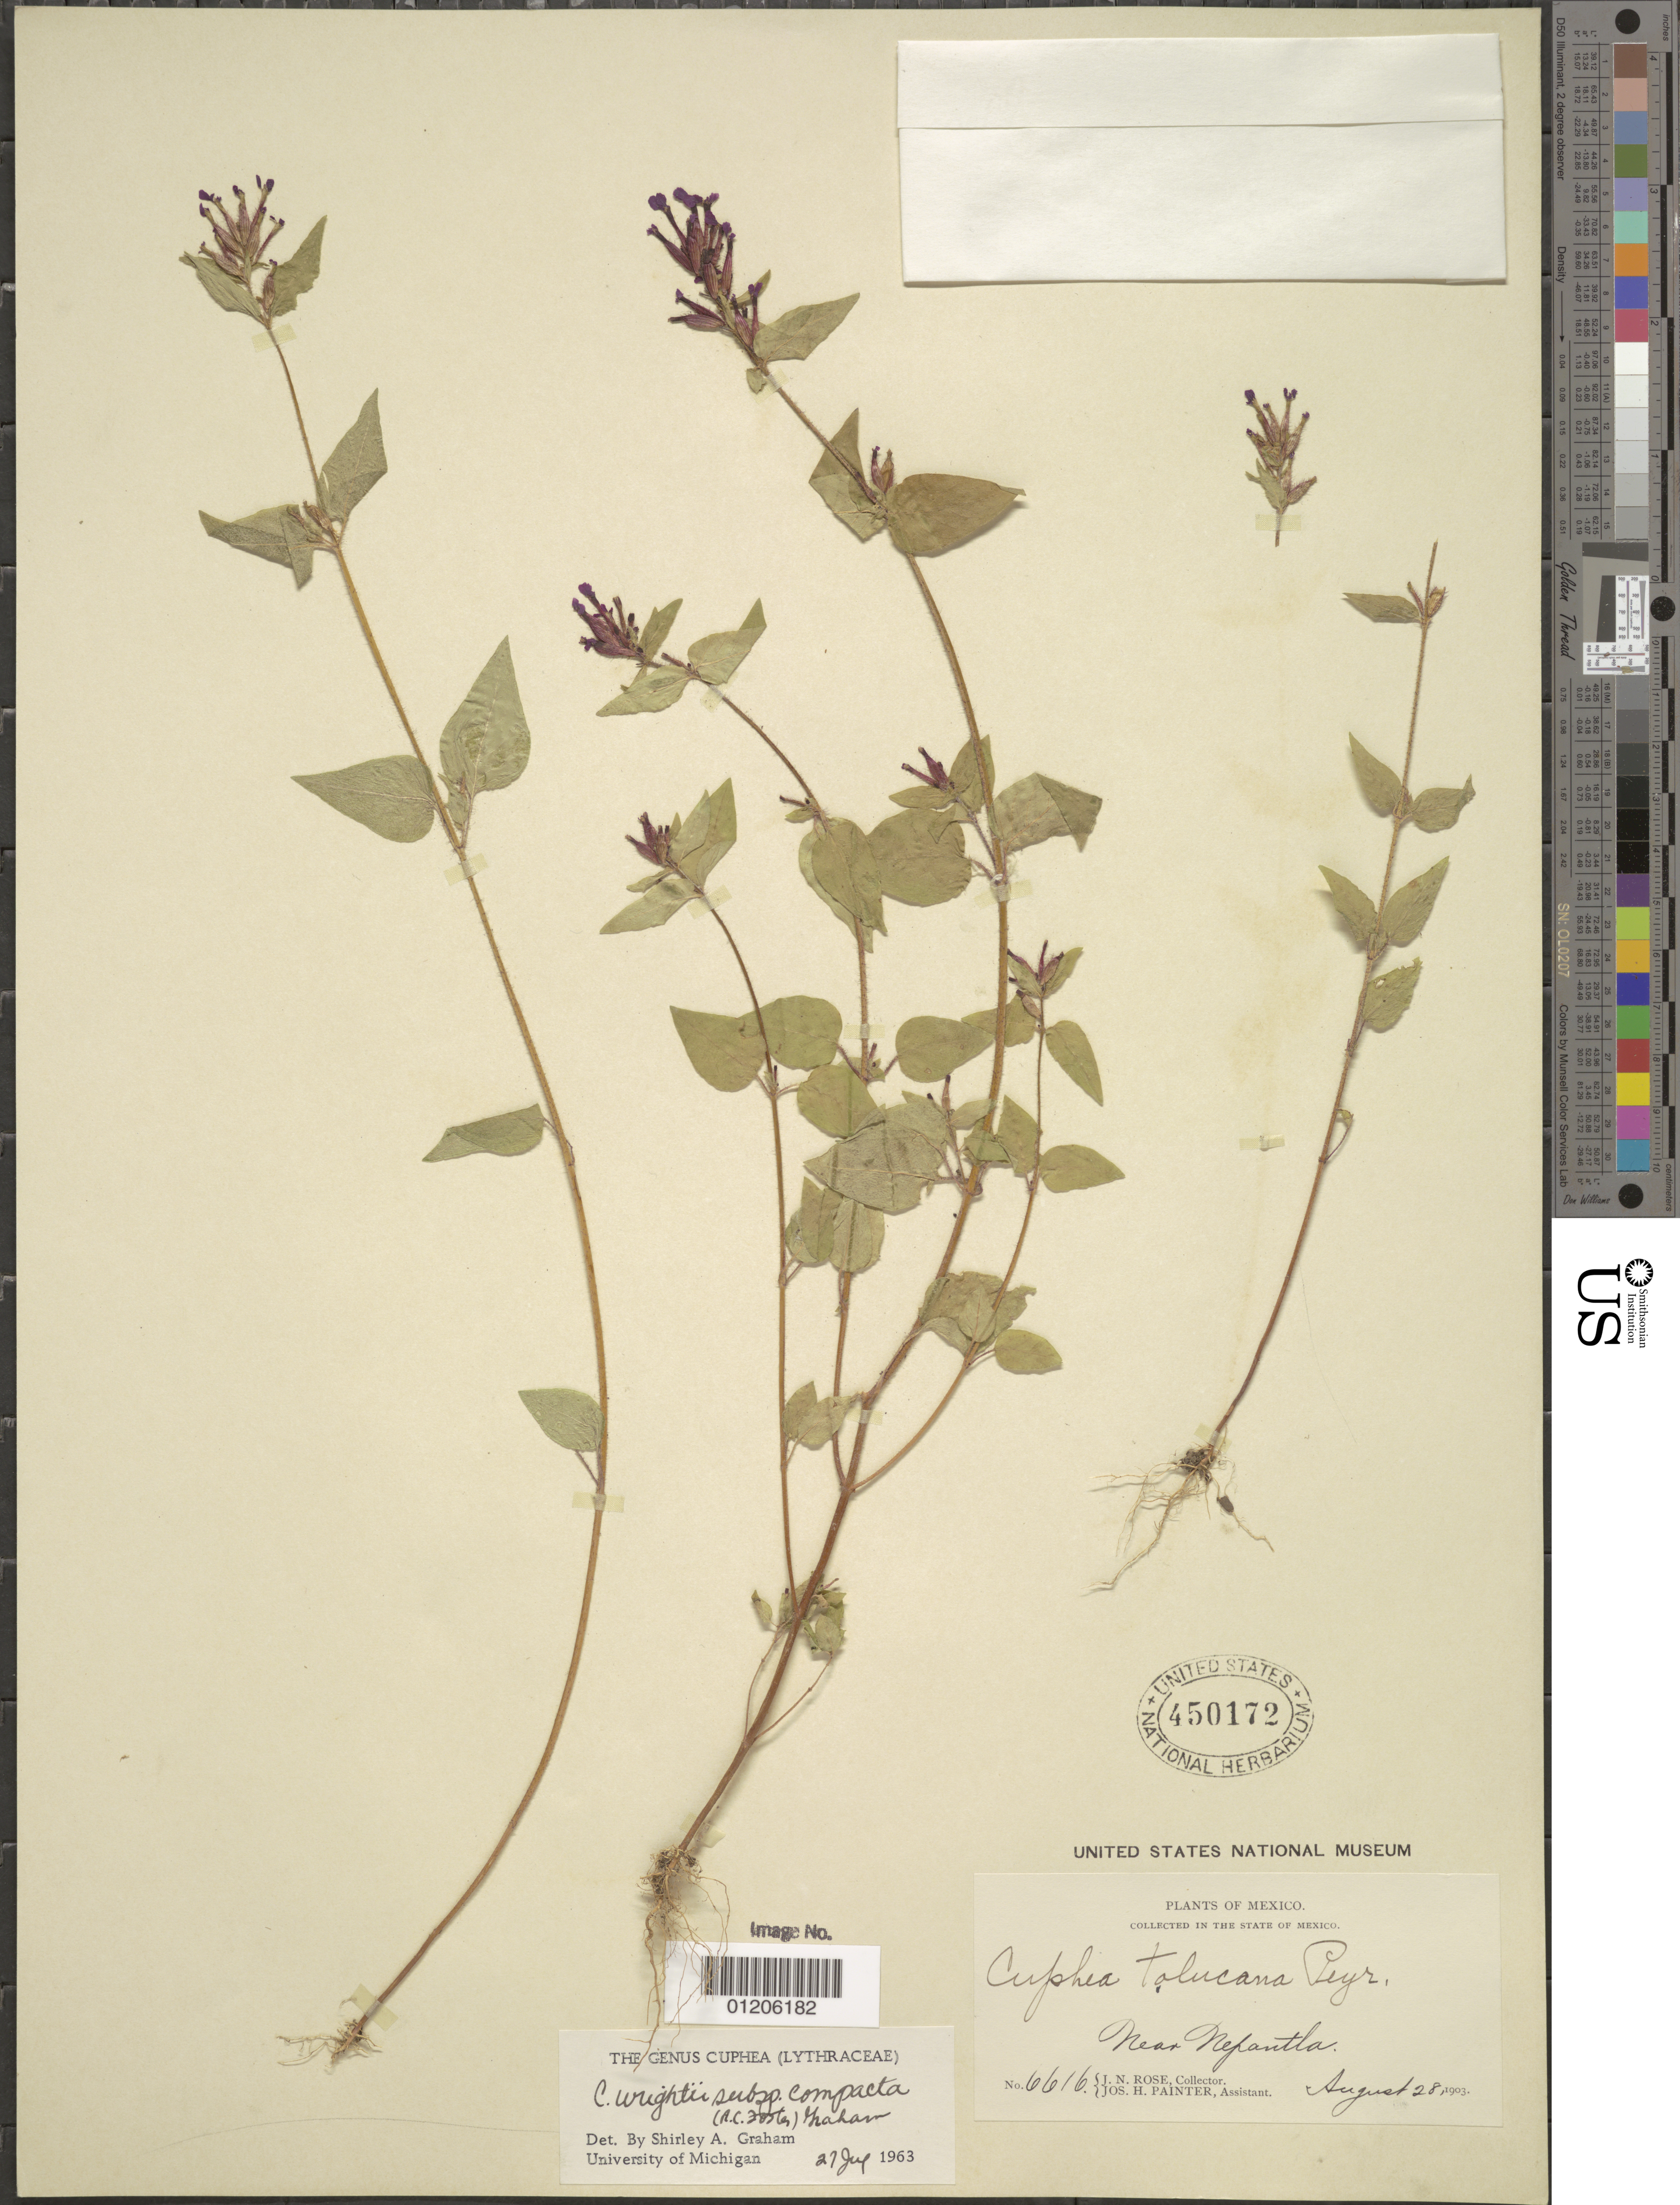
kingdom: Plantae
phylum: Tracheophyta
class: Magnoliopsida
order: Myrtales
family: Lythraceae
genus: Cuphea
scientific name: Cuphea wrightii var. compacta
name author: R.C. Foster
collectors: J. N. Rose & J. H. Painter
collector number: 6616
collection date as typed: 28 Aug 1903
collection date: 1903-08-28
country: Mexico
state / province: México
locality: Nepantla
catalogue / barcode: US 450172